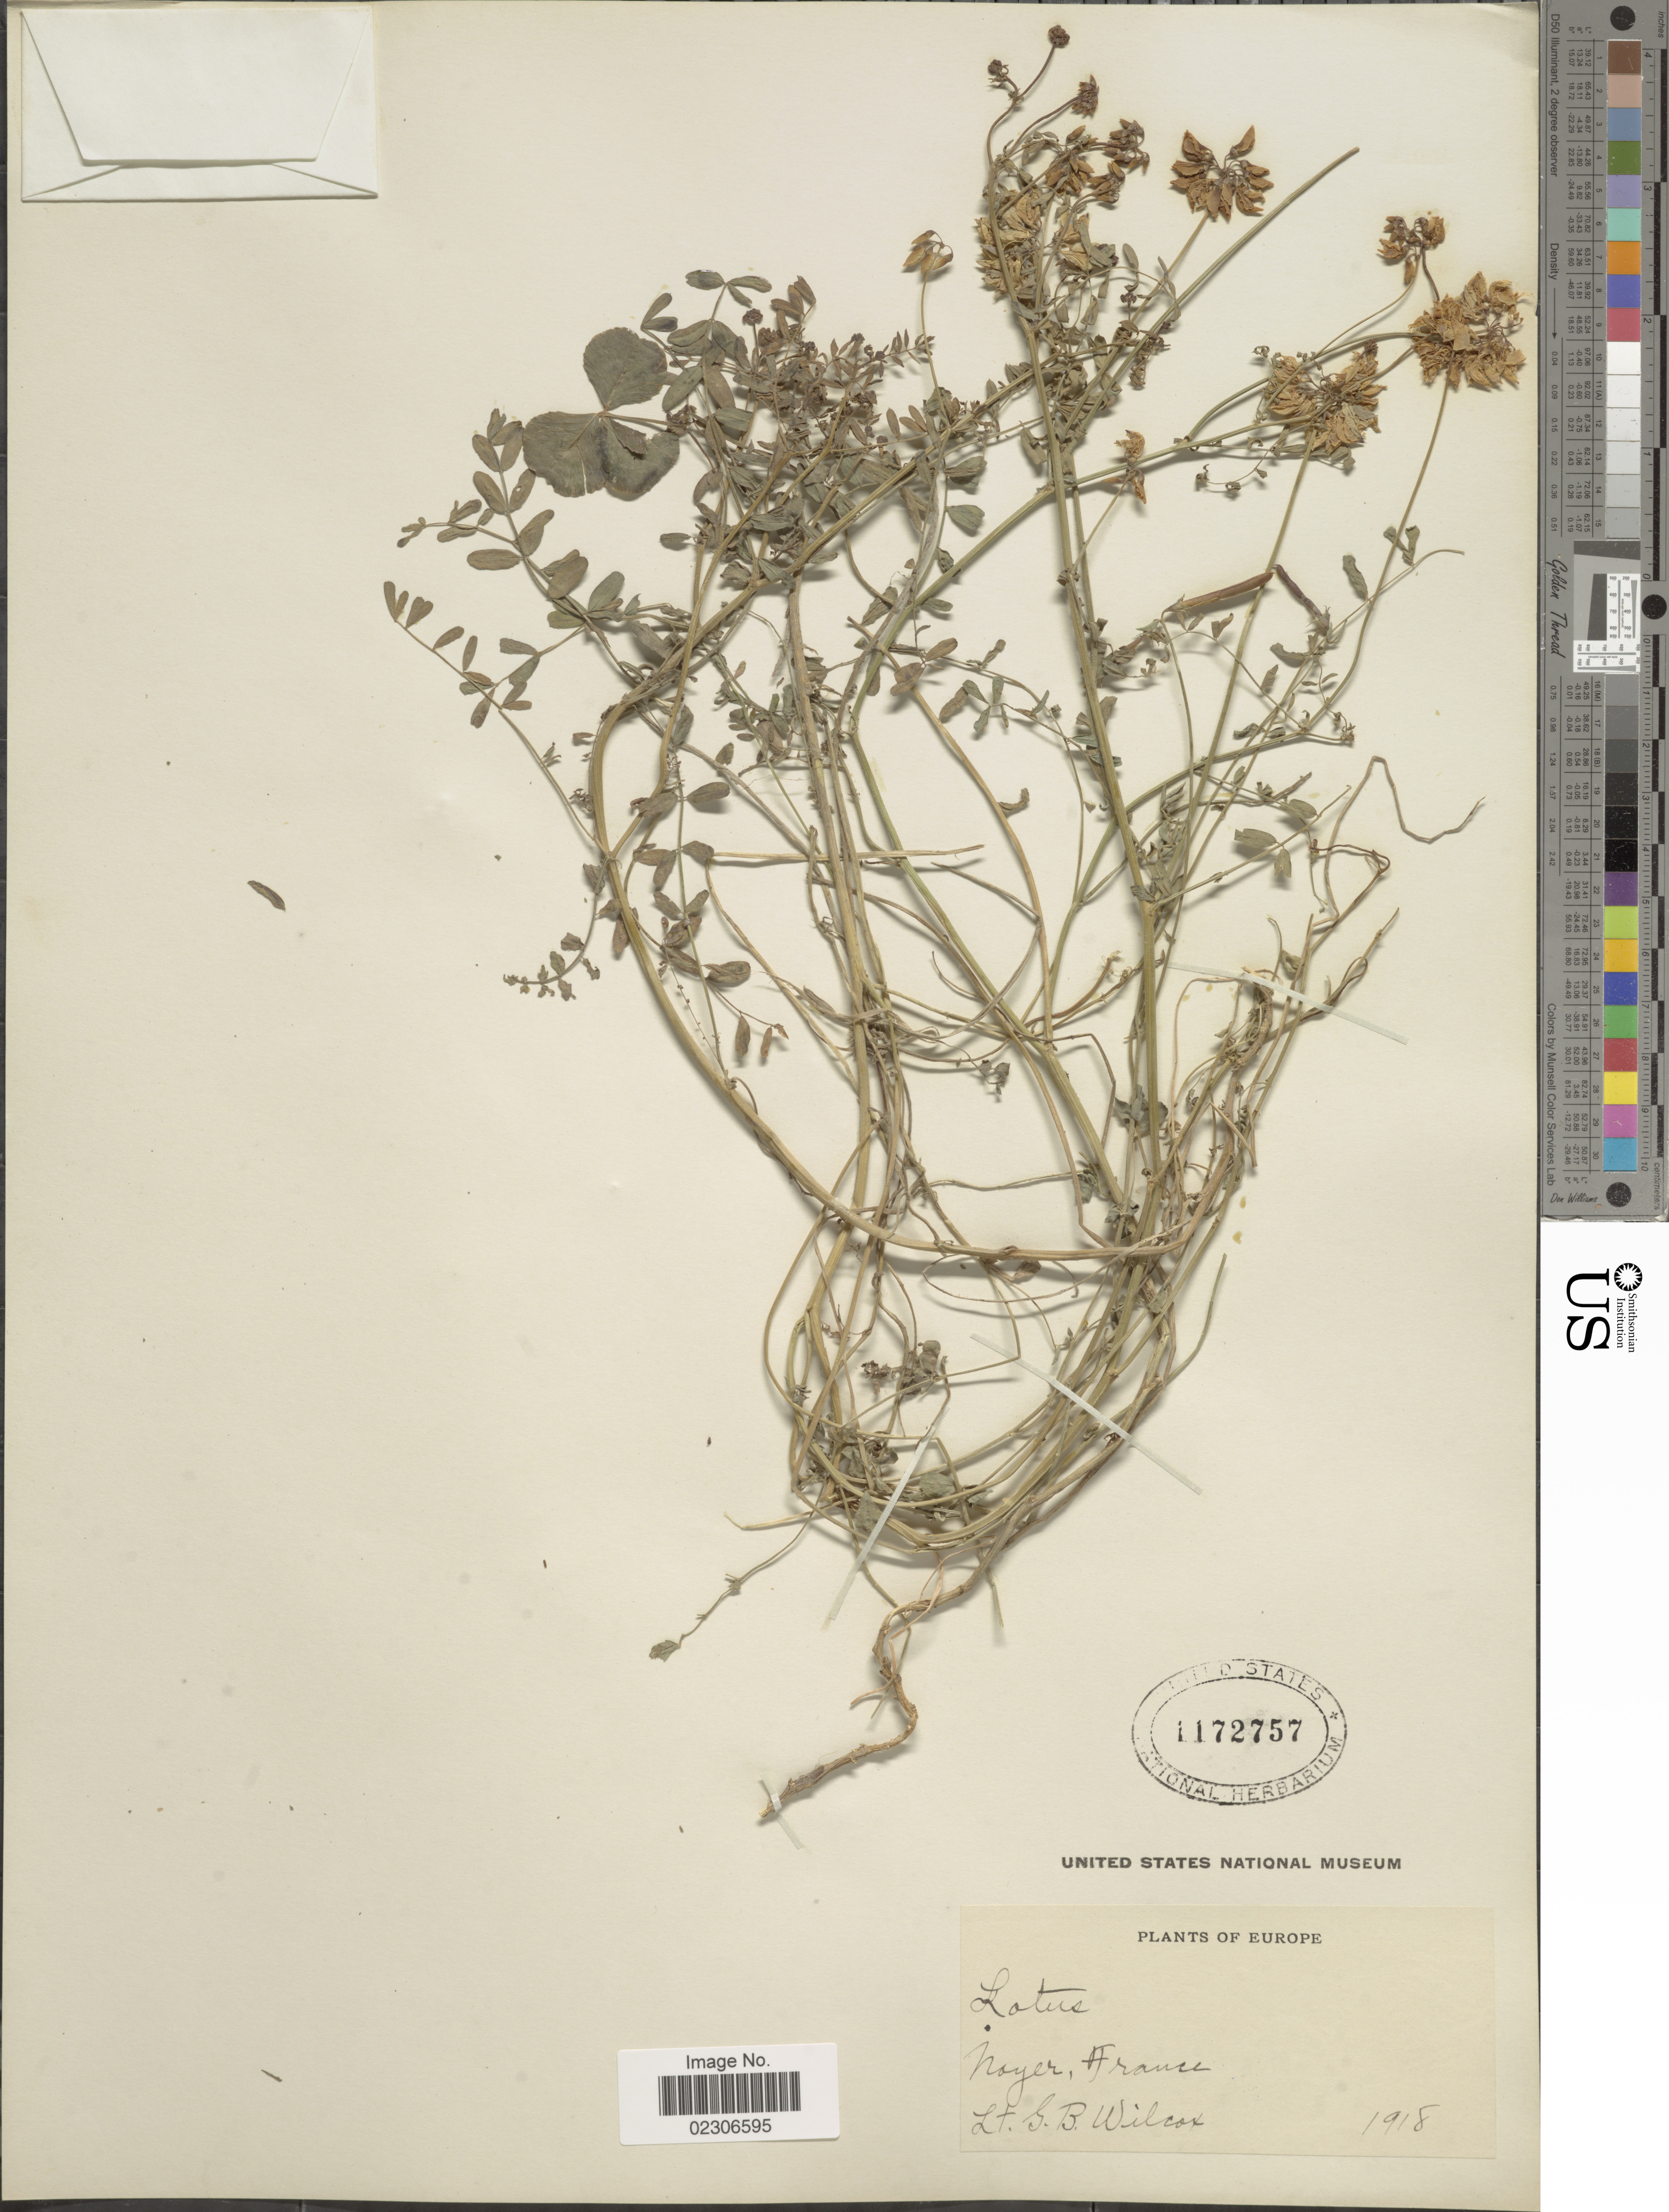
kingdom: Plantae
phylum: Tracheophyta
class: Magnoliopsida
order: Fabales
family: Fabaceae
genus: Lotus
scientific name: Lotus corniculatus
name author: L.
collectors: G. Wilcox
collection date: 1918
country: France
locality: Noyer [interpreted]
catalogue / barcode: US 1172757